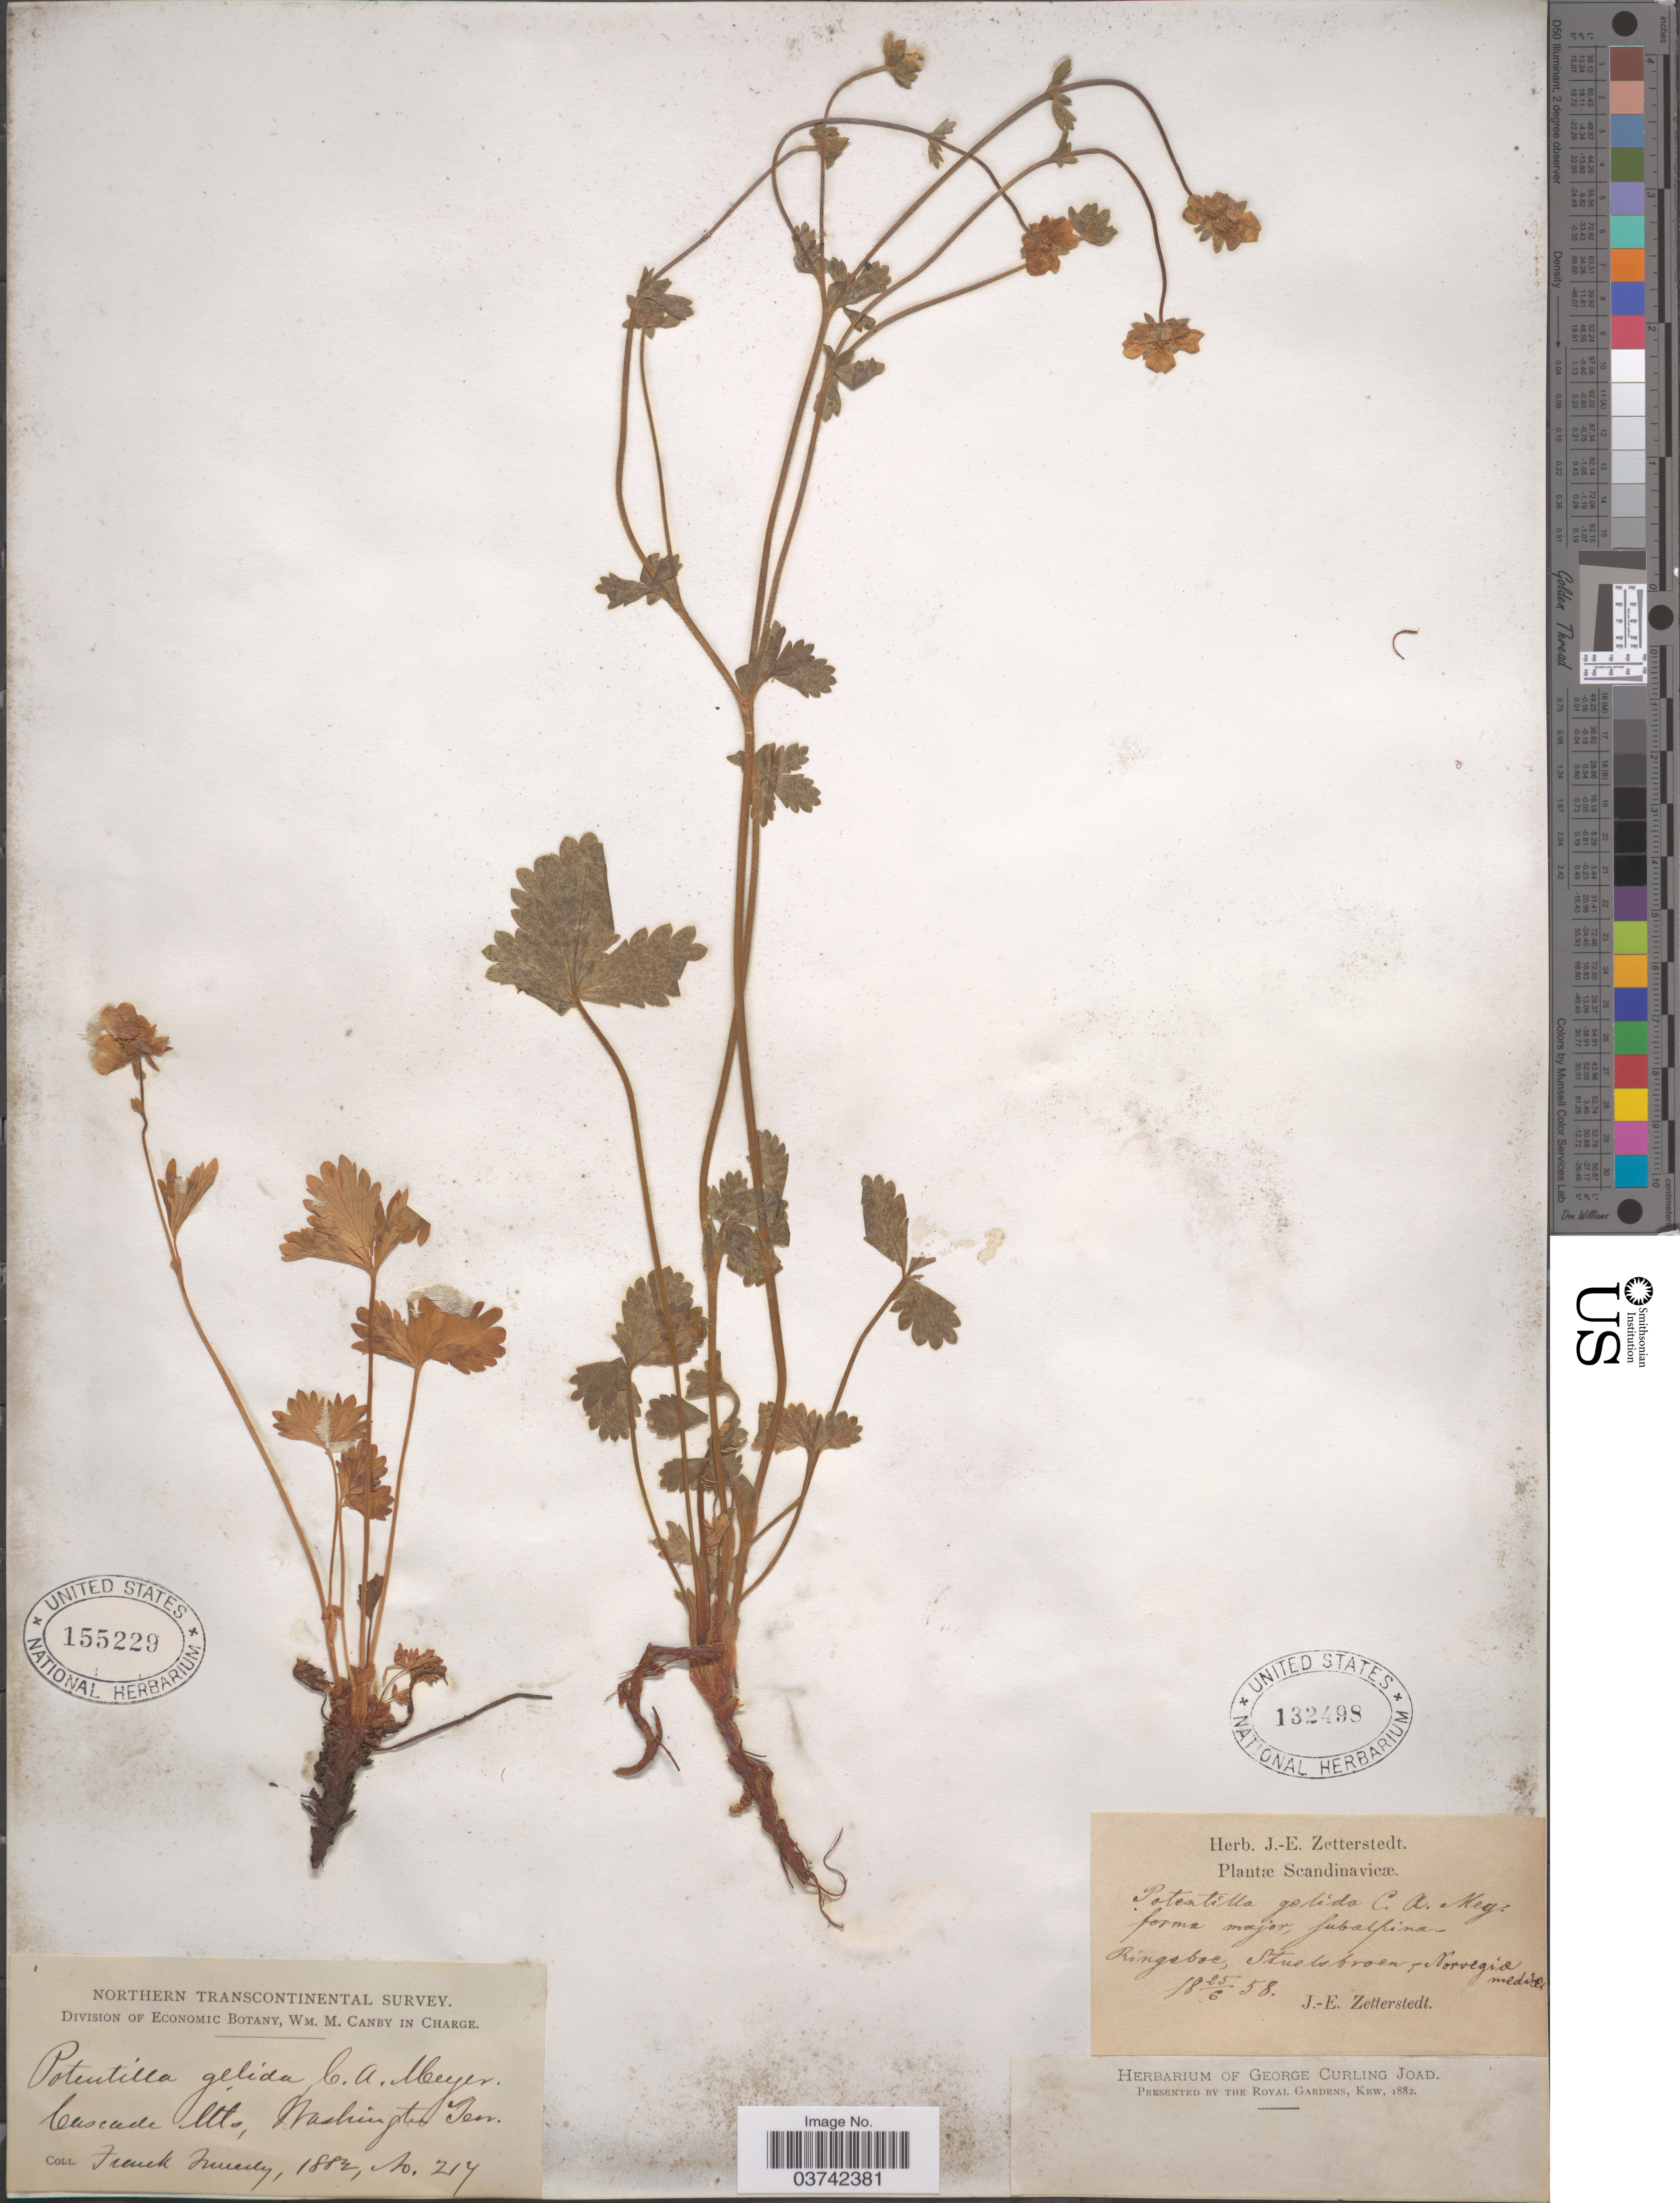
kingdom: Plantae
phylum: Tracheophyta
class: Magnoliopsida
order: Rosales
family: Rosaceae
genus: Potentilla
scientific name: Potentilla gelida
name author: C.A. Mey.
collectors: J.E. Zetterstedt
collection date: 1858-06-25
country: Norway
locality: Scandinavicæ. Ringeboe, Stuelsbroen, Norvegiæ mediæ.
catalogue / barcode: US 132498-2